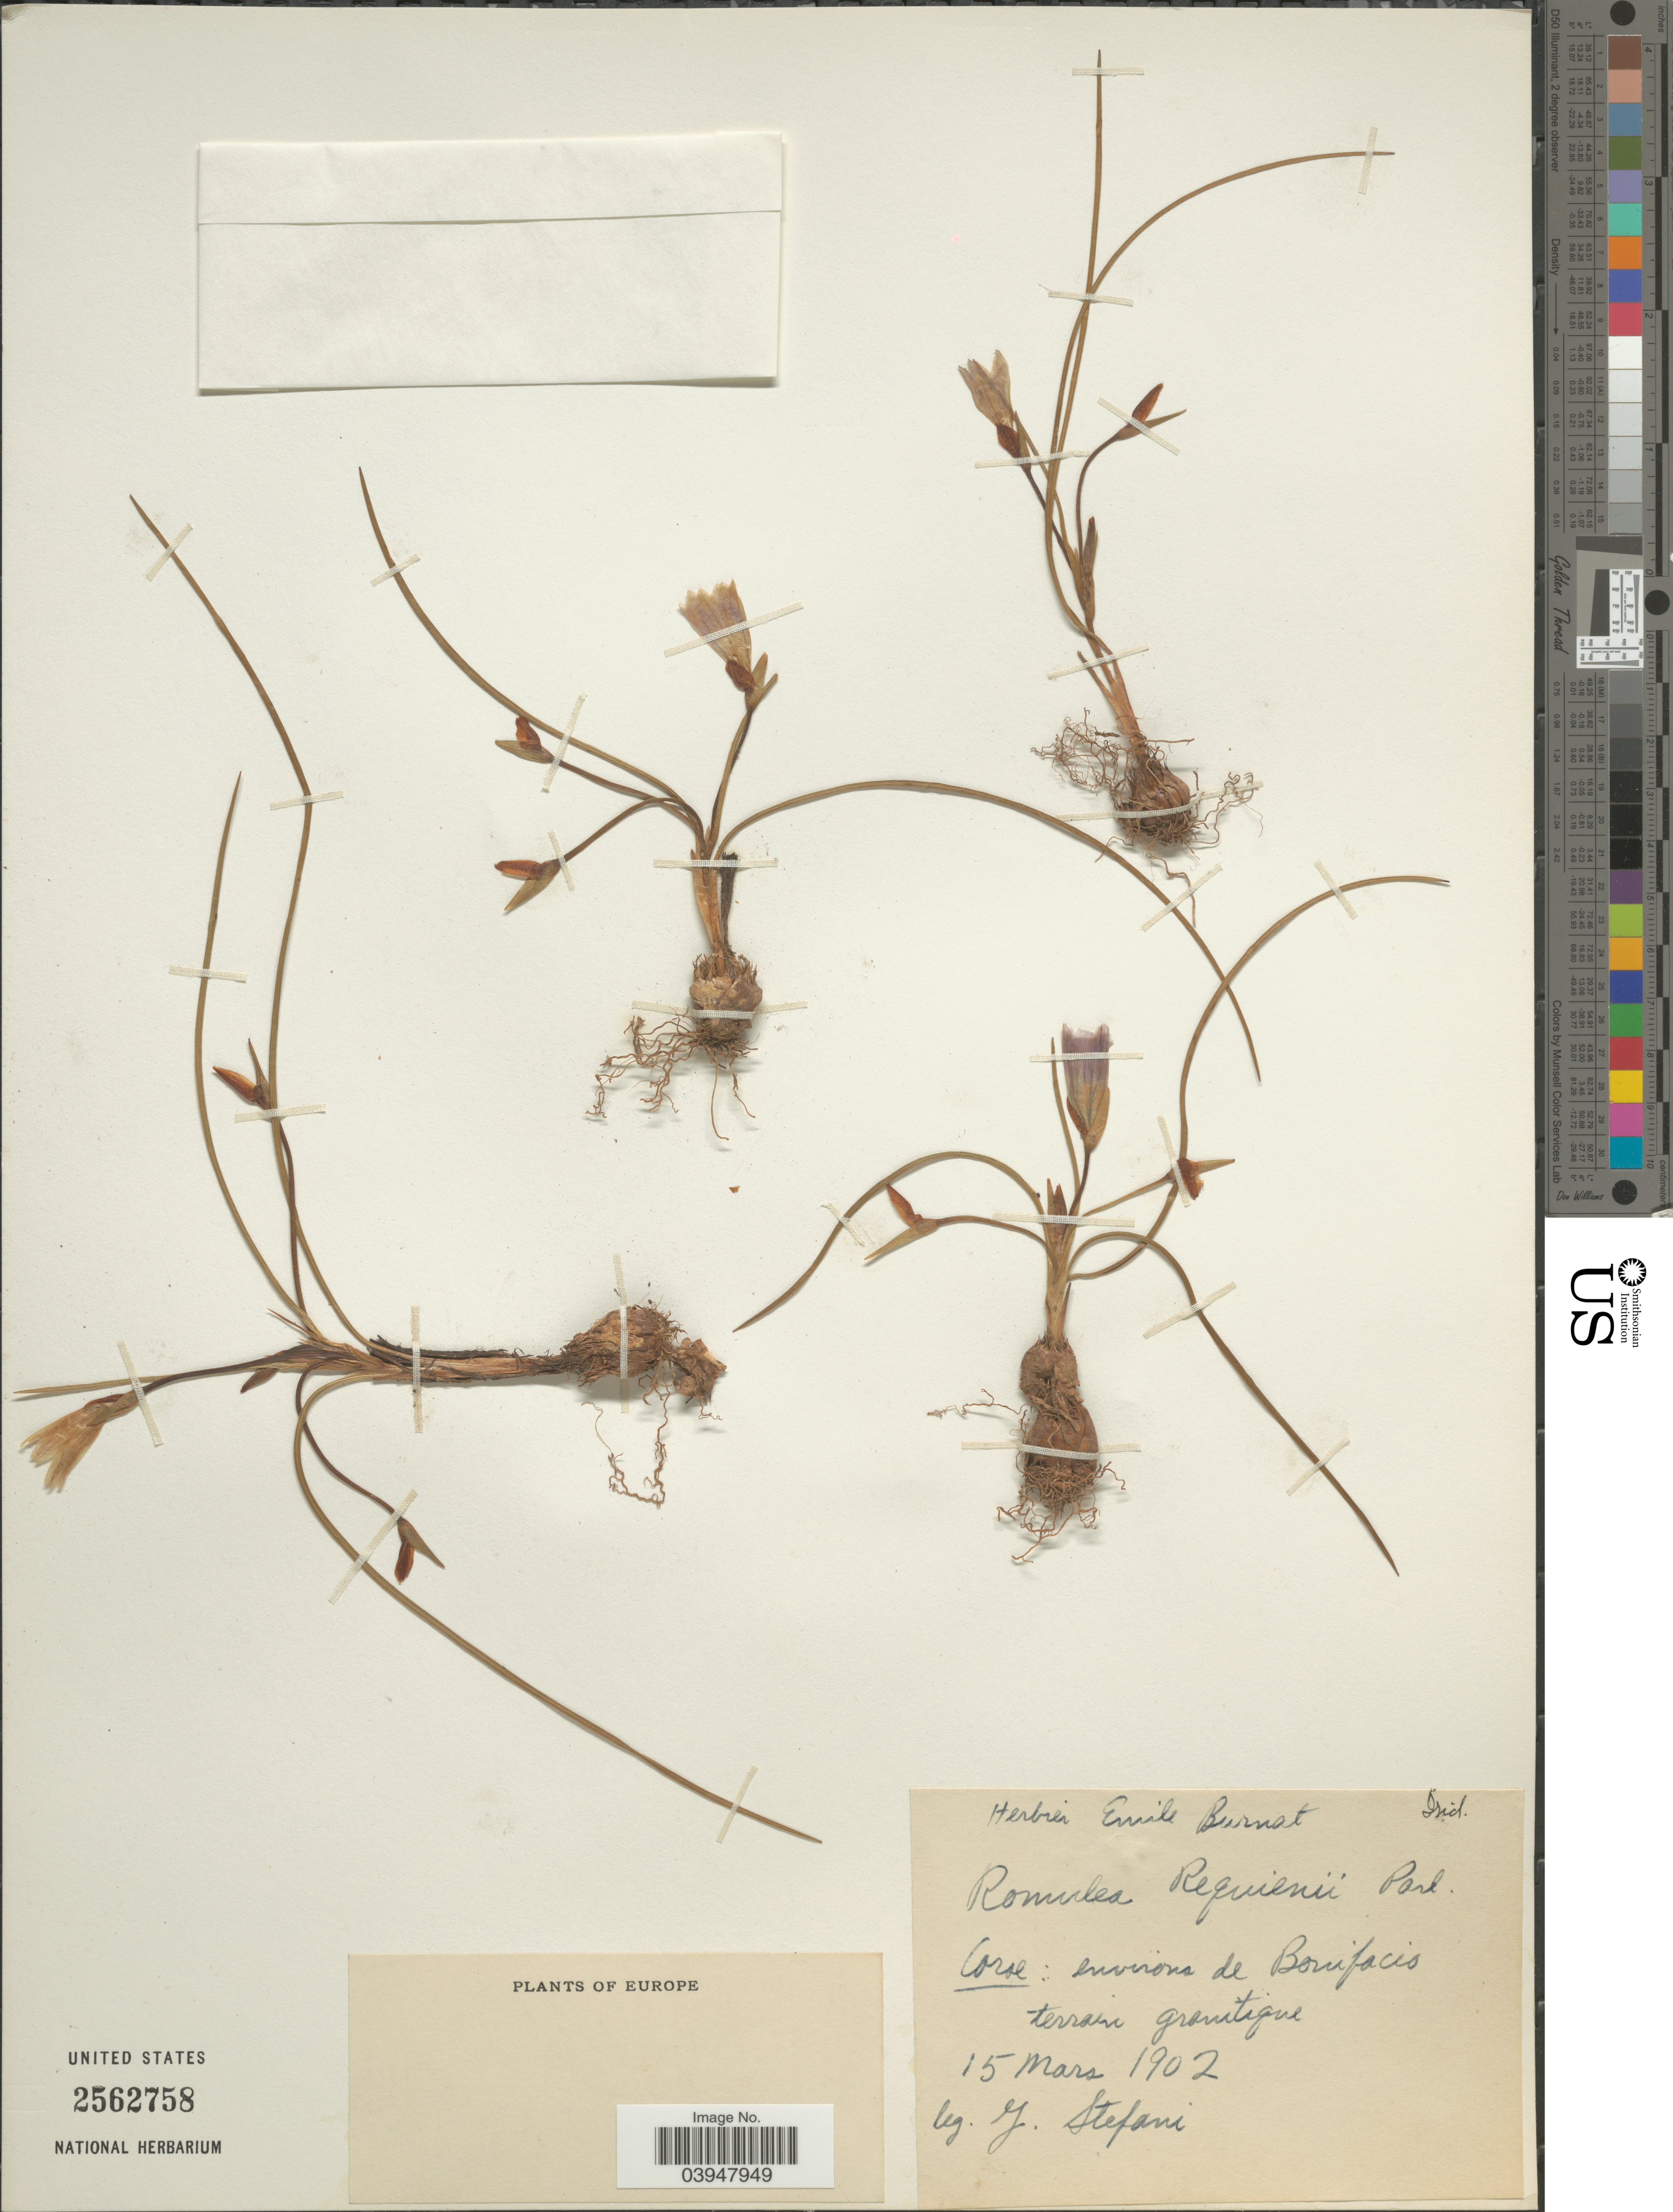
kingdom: Plantae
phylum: Tracheophyta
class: Liliopsida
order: Asparagales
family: Iridaceae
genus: Romulea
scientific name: Romulea requienii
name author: Parl.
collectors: J. Stefani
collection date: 1902-03-15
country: France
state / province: Corsica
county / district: Corse-du-Sud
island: Corse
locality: Corse: environs de Bonifacio terrain granitique.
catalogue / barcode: US 2562758